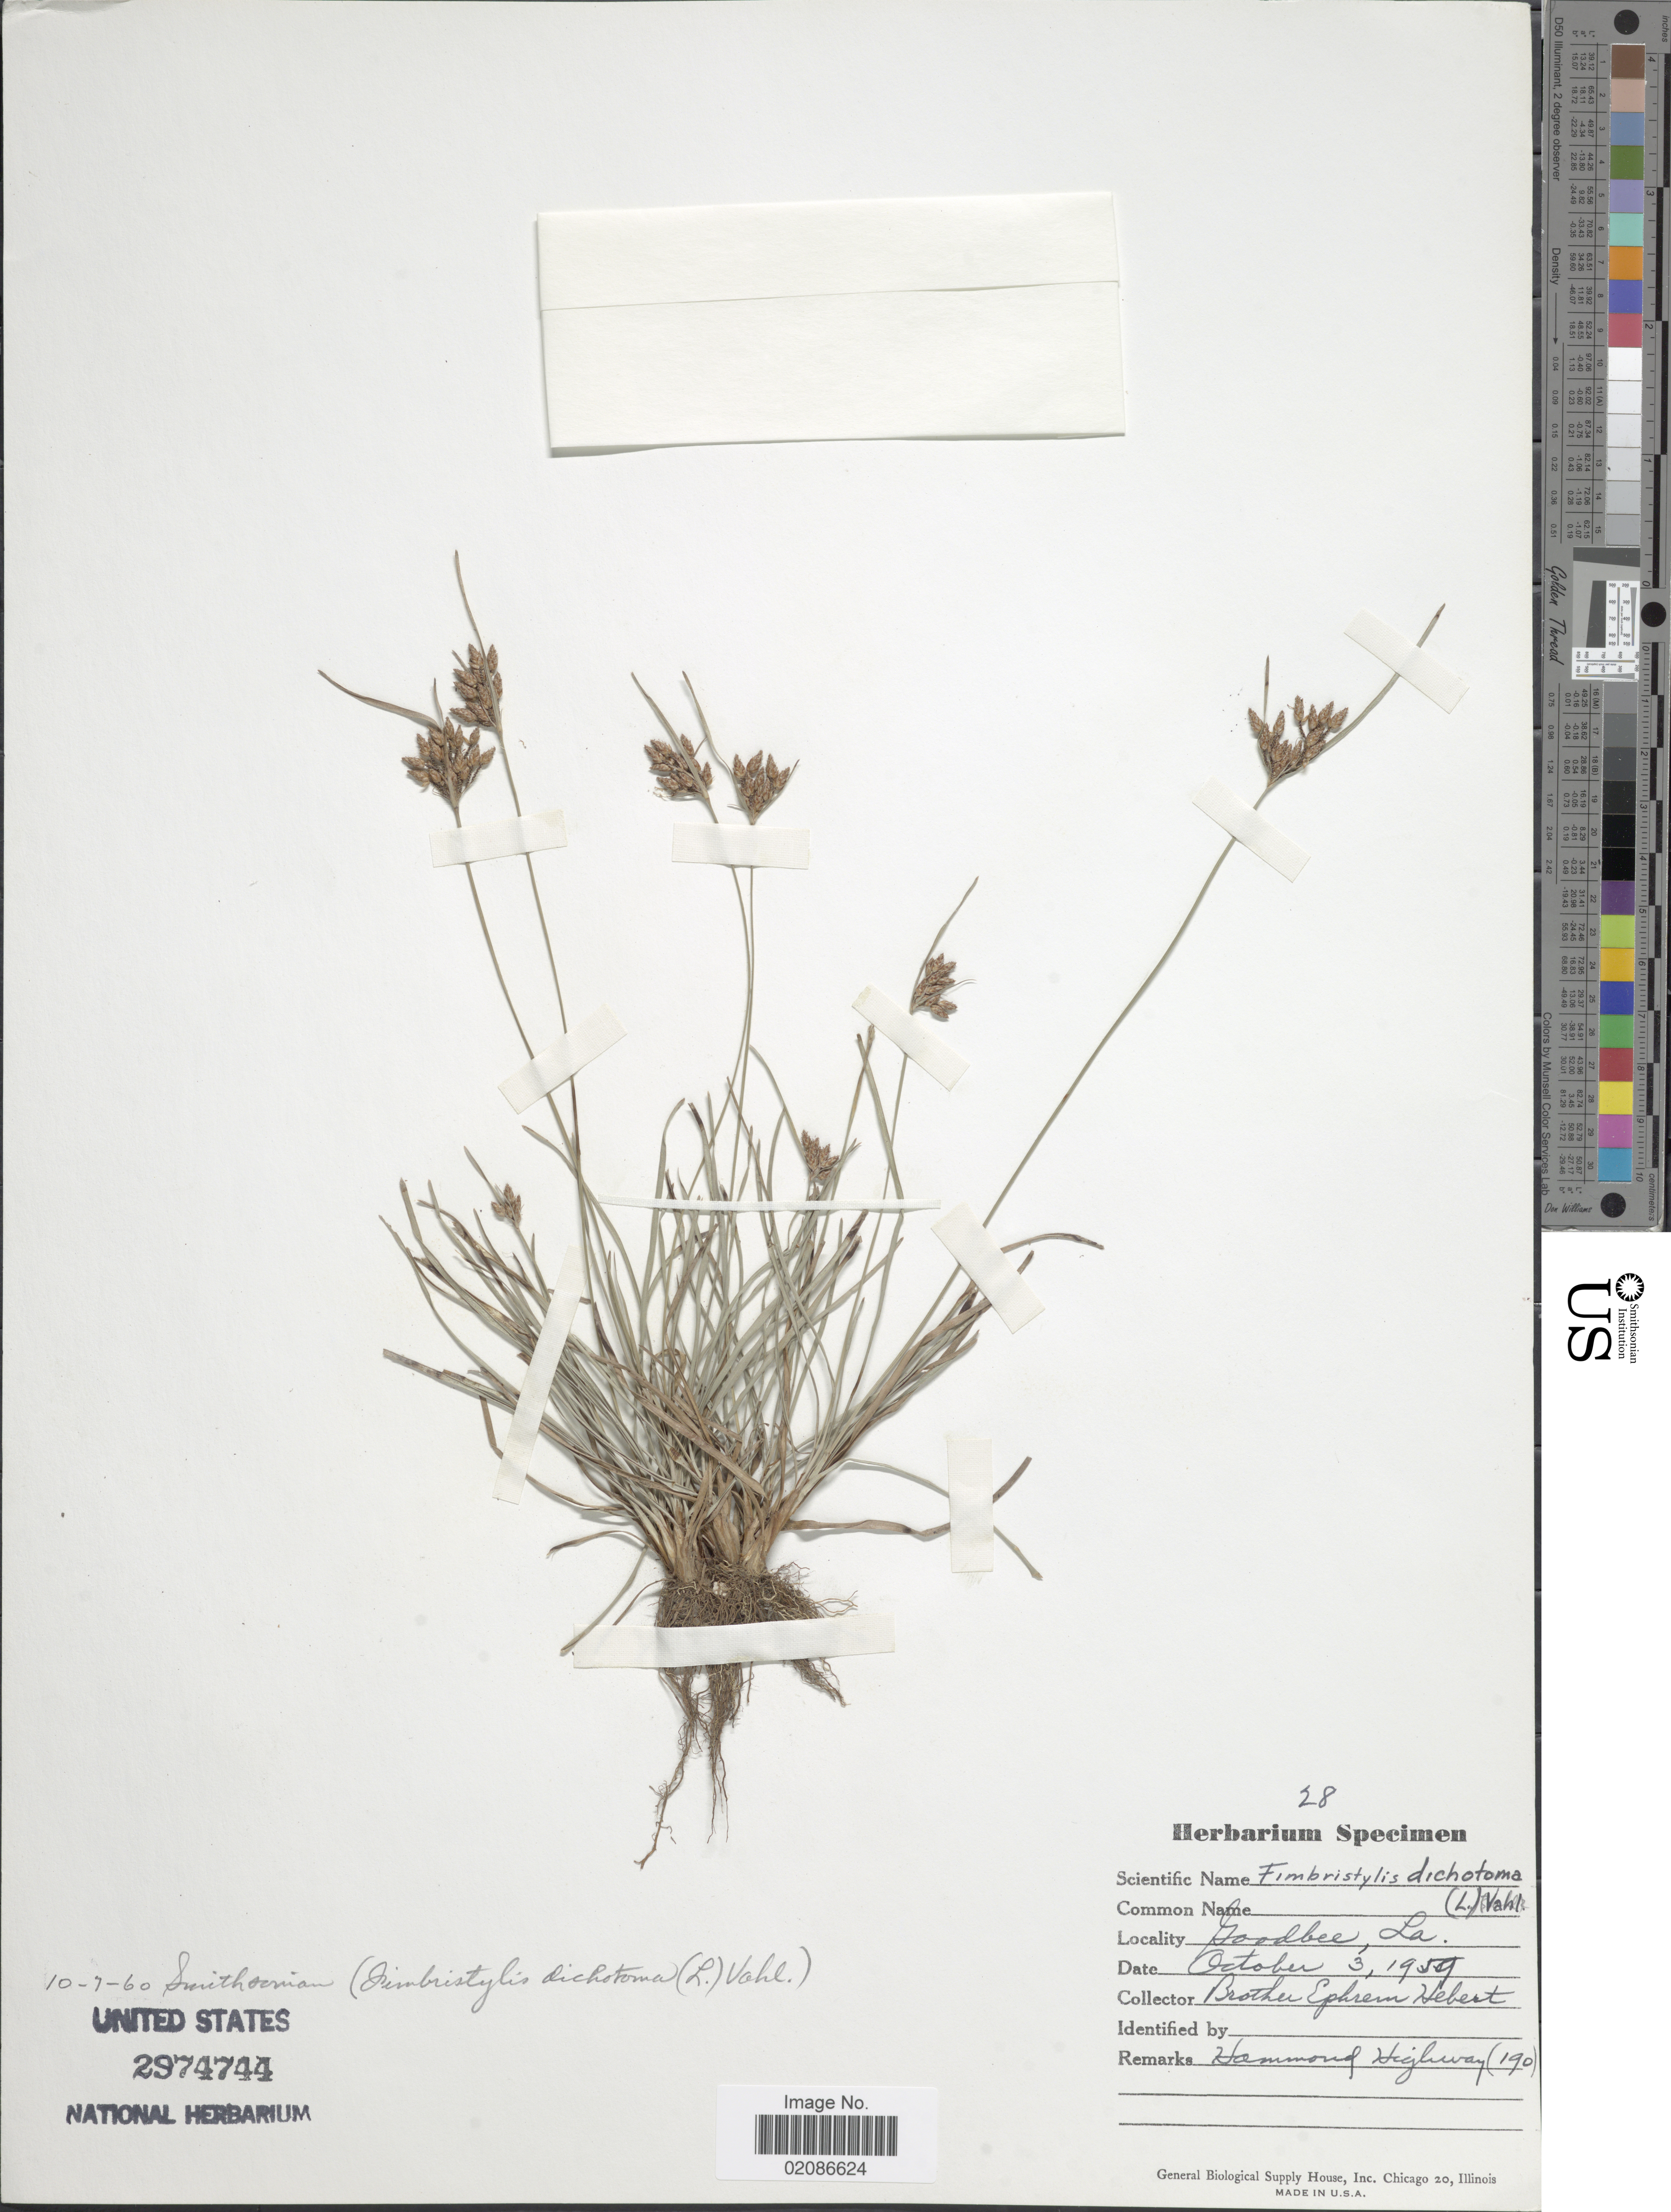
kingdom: Plantae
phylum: Tracheophyta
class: Liliopsida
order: Poales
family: Cyperaceae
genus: Fimbristylis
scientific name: Fimbristylis dichotoma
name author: (L.) Vahl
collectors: E. Hebert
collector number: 28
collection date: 1959-10-03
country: United States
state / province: Louisiana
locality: Goodbee, La.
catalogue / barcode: US 2974744